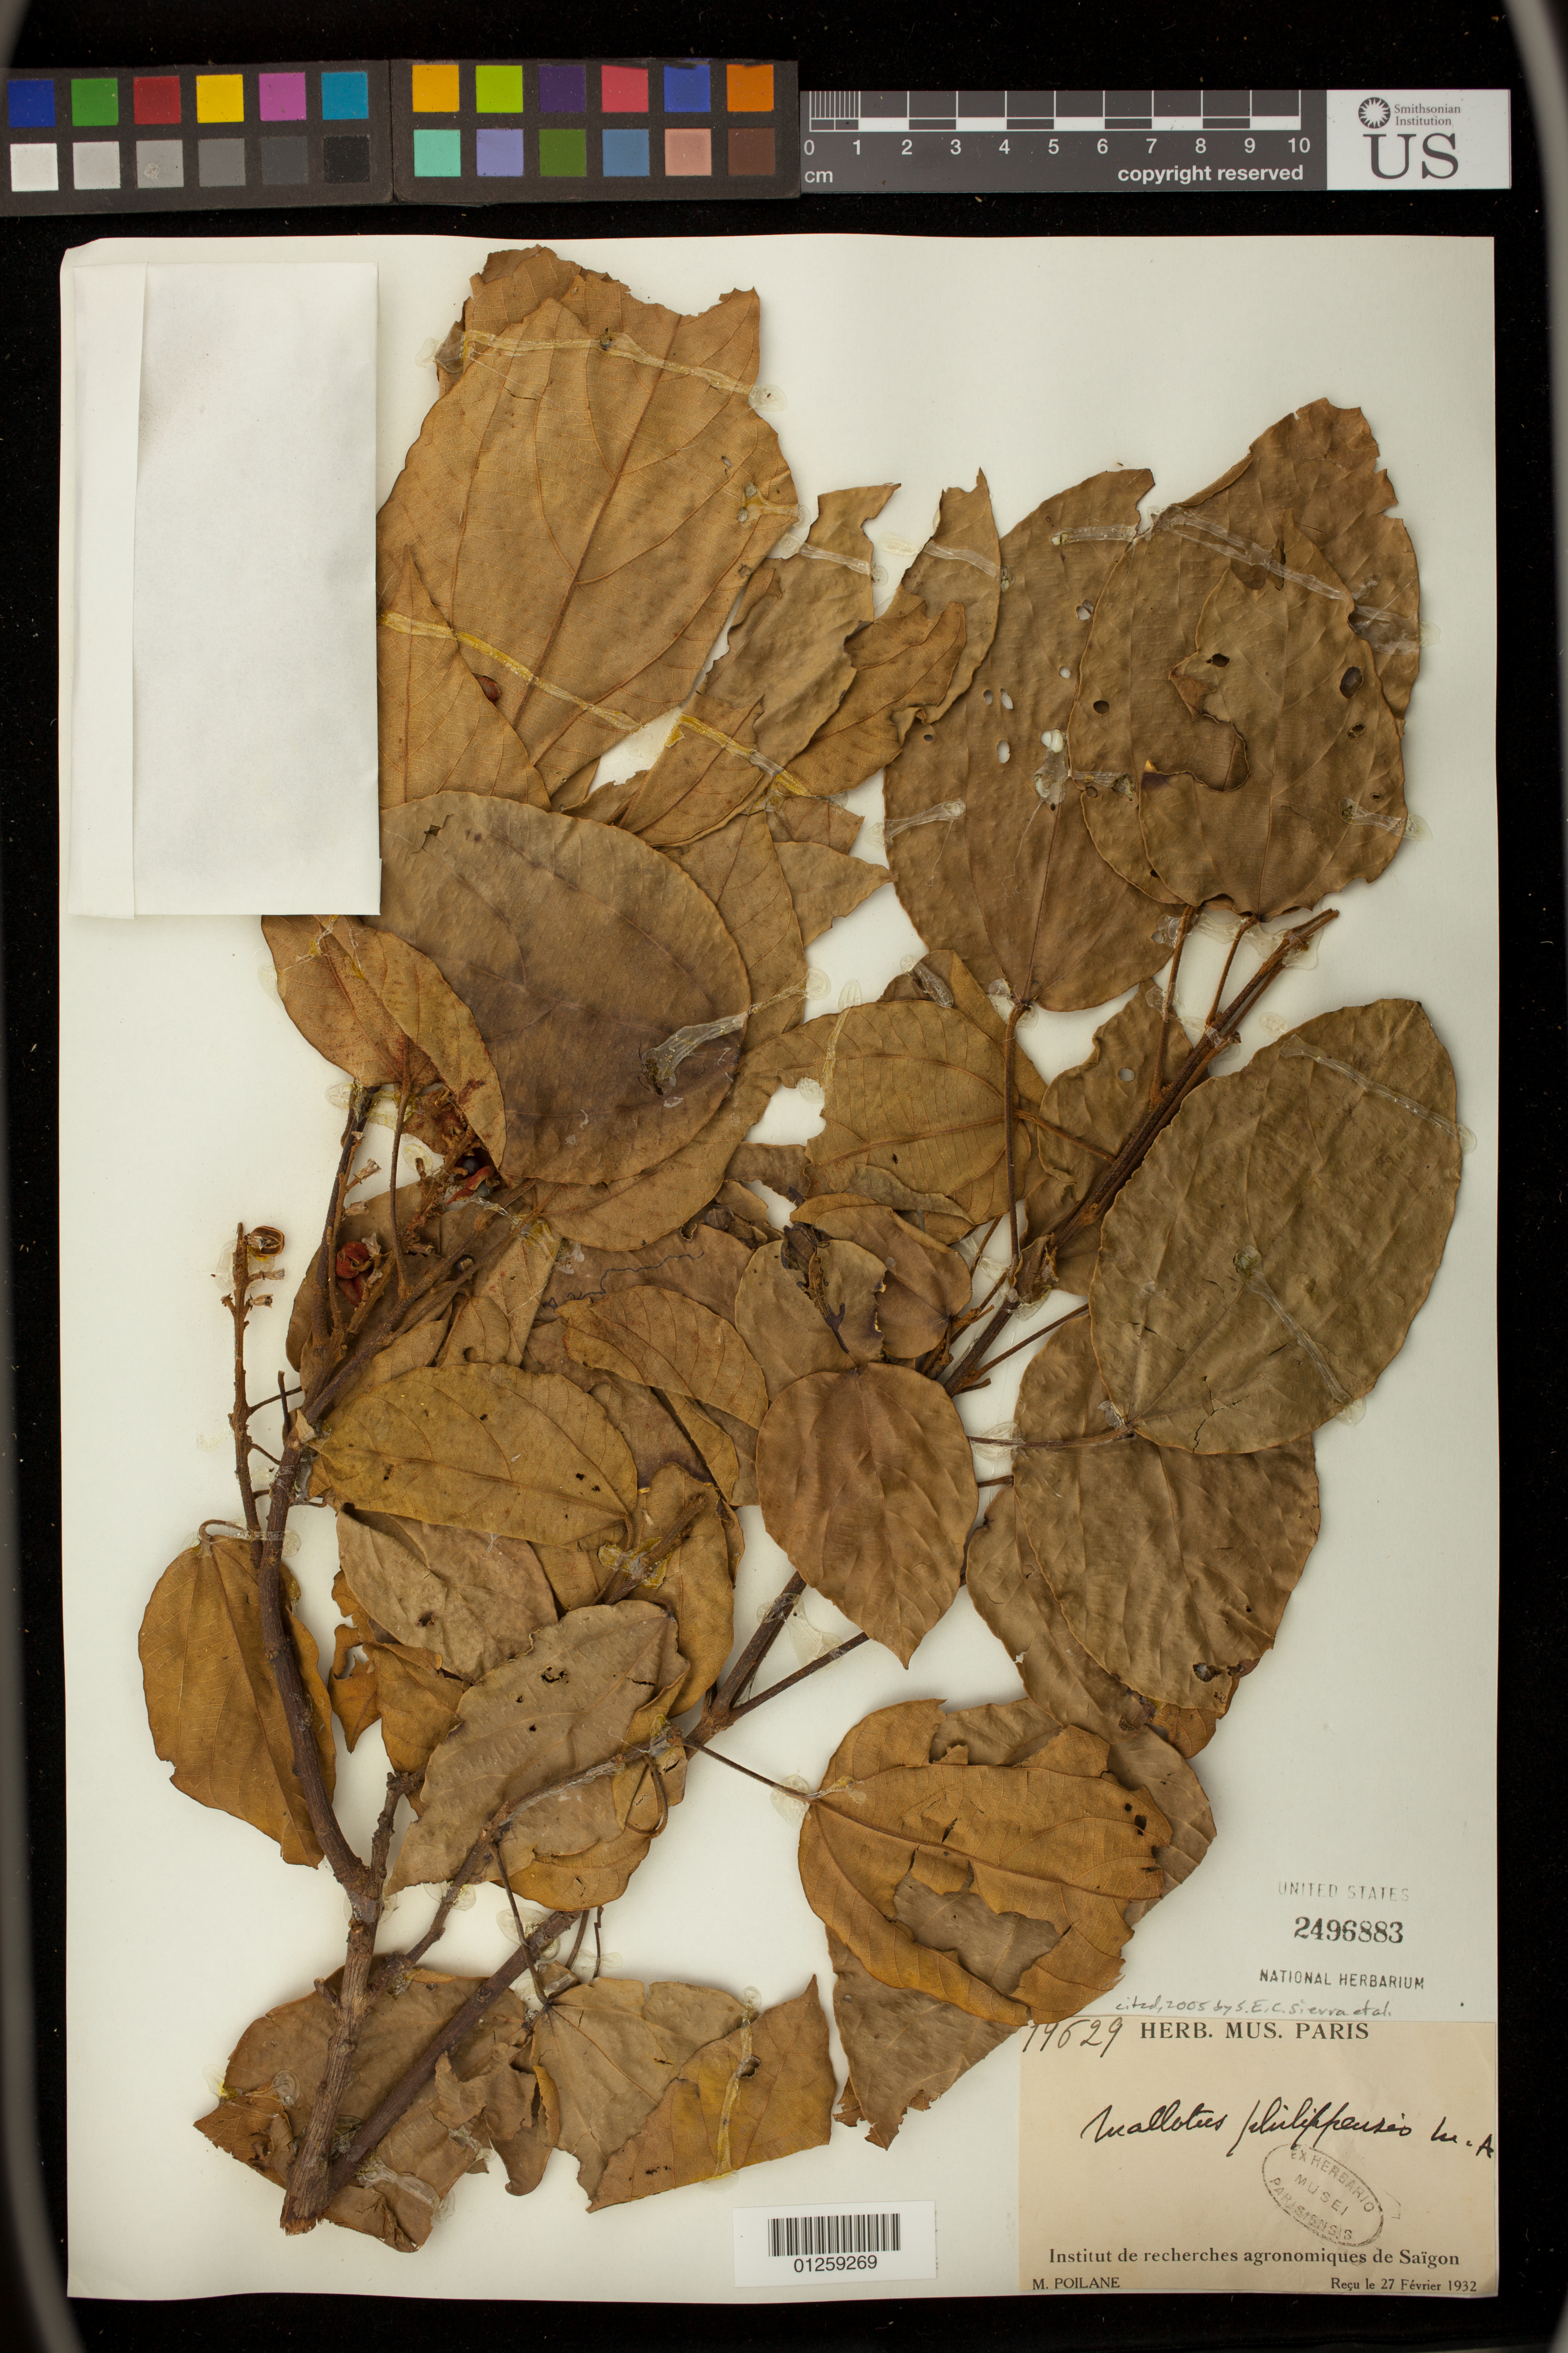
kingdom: Plantae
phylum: Tracheophyta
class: Magnoliopsida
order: Malpighiales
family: Euphorbiaceae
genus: Mallotus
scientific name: Mallotus philippensis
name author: (Lam.) Müll. Arg.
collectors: M. Poilane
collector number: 19629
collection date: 1932-02-27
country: Vietnam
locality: Institut de recherches agronomiques de Saigon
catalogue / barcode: US 2496883